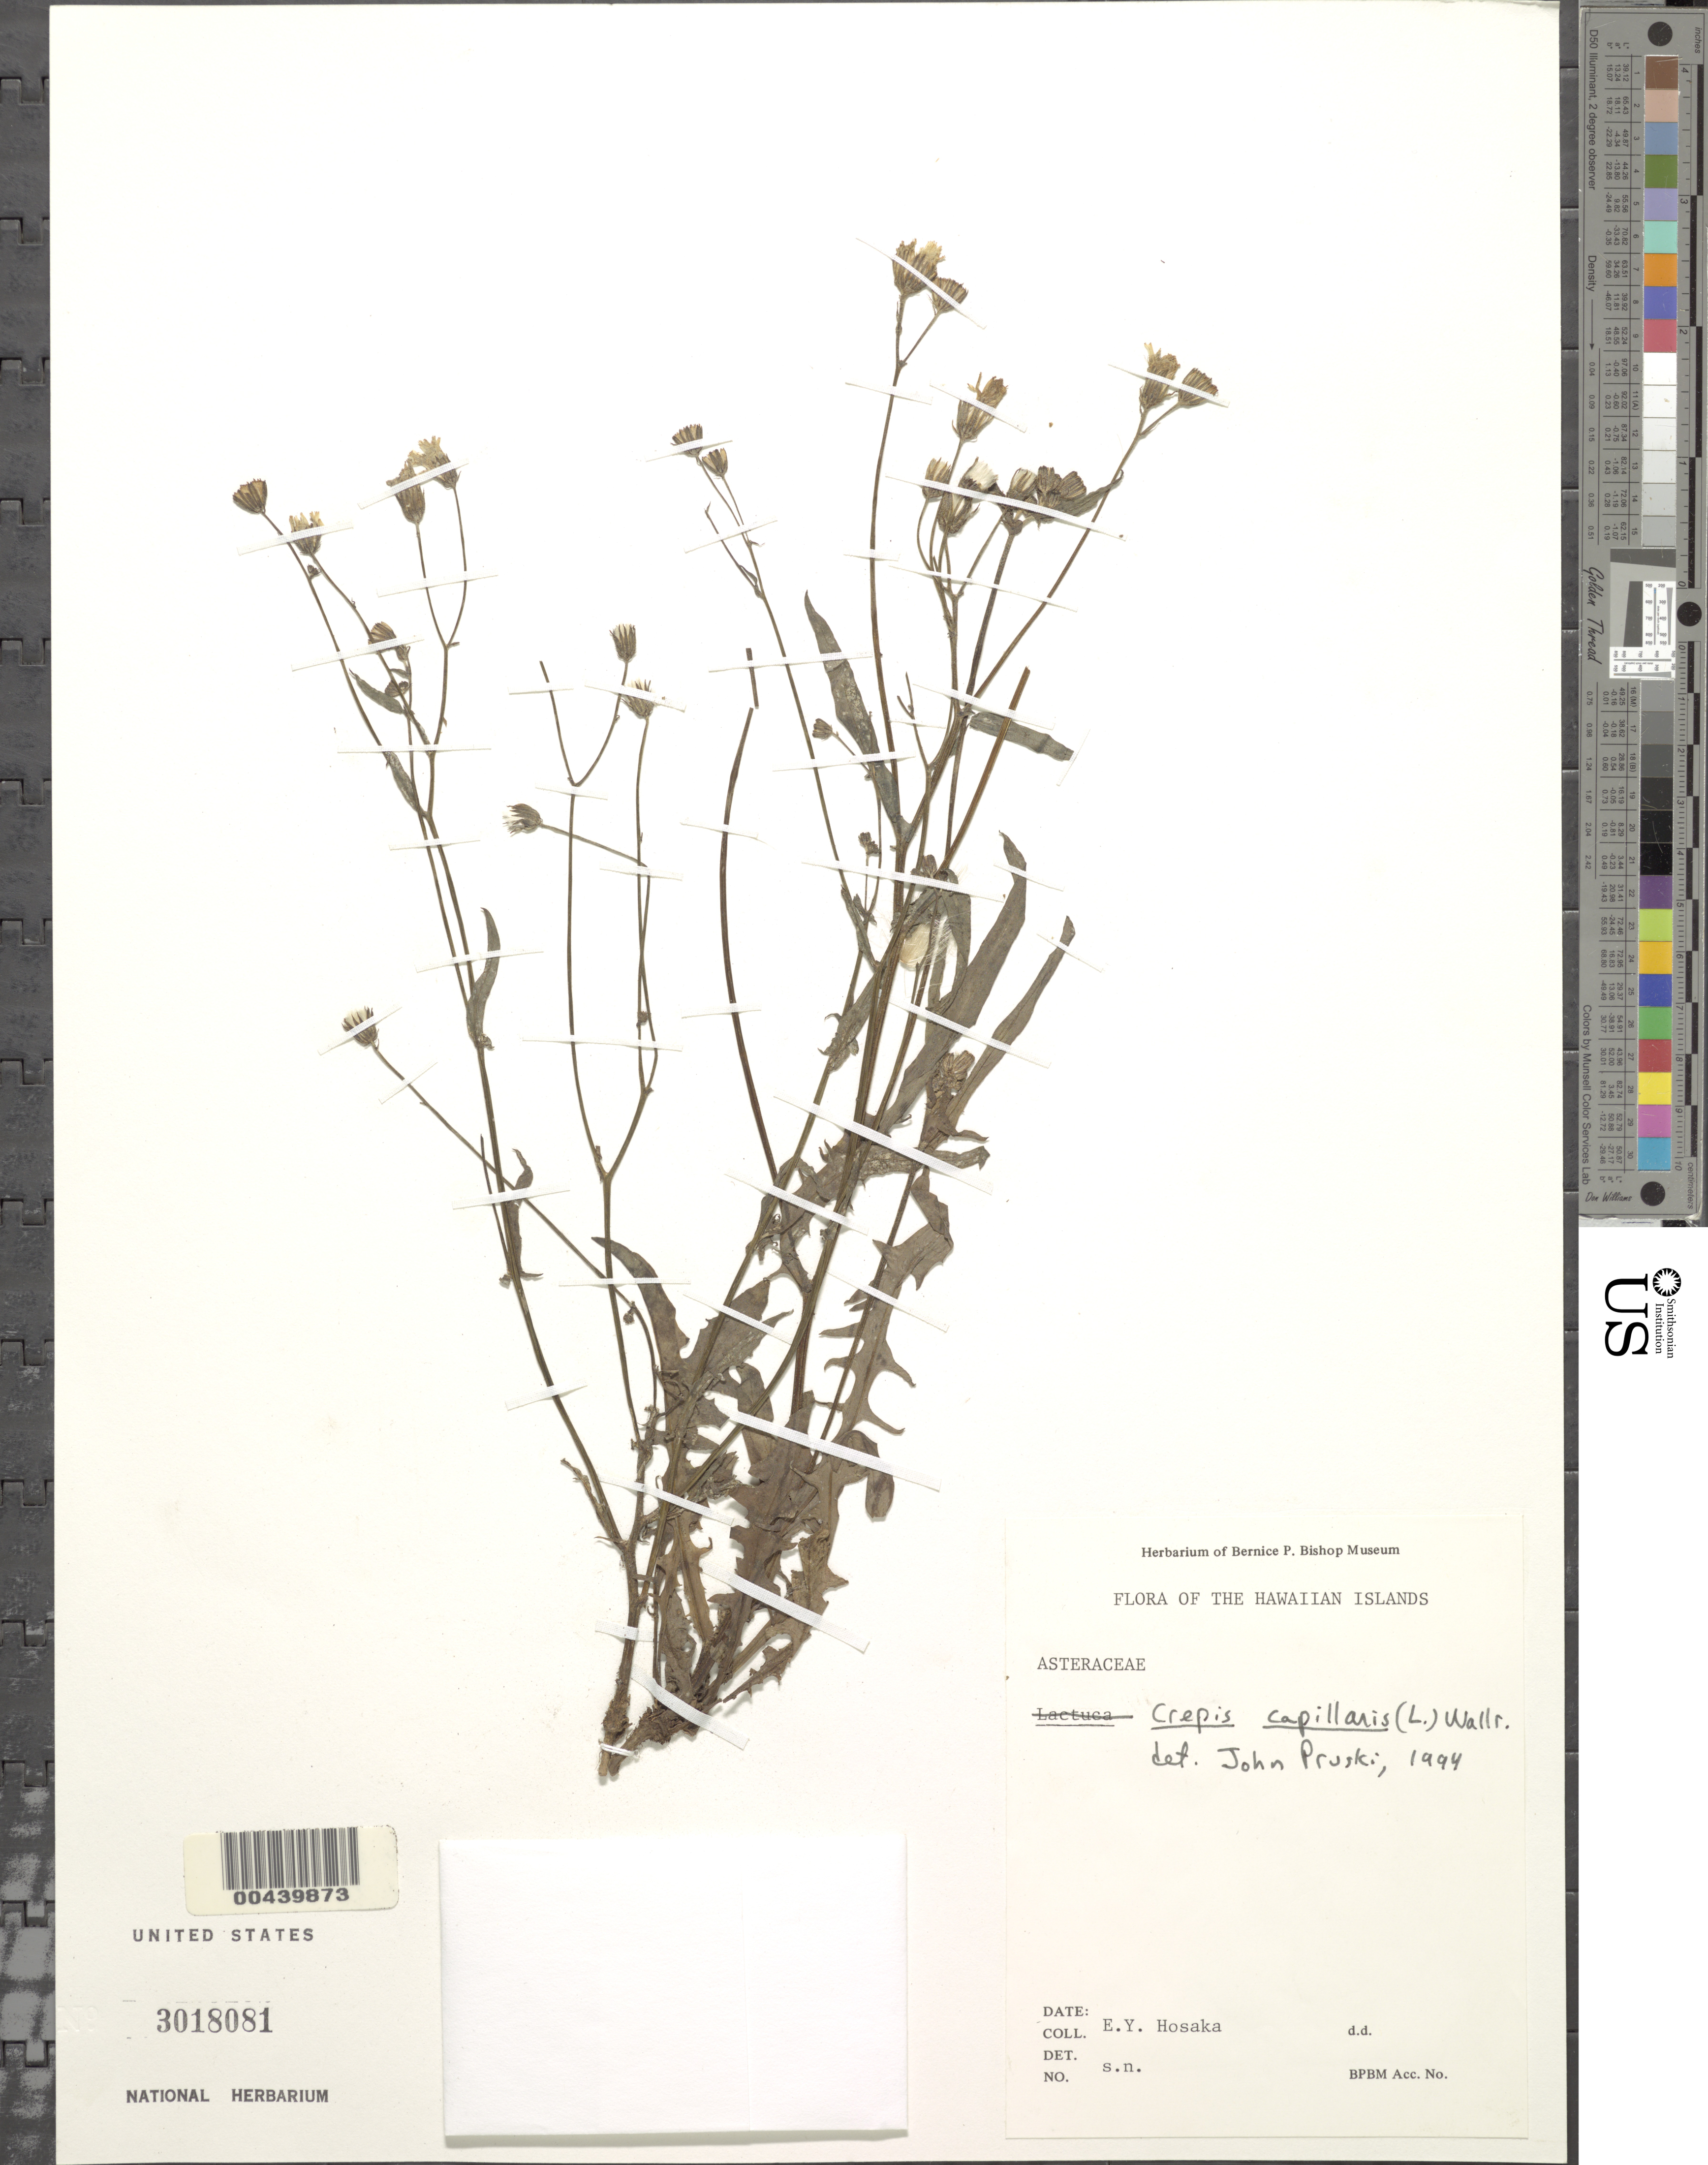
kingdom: Plantae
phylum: Tracheophyta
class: Magnoliopsida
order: Asterales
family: Asteraceae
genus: Crepis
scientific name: Crepis capillaris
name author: (L.) Wallr.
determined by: Pruski, J. F.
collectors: E. Y. Hosaka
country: United States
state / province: Hawaii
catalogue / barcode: US 3018081